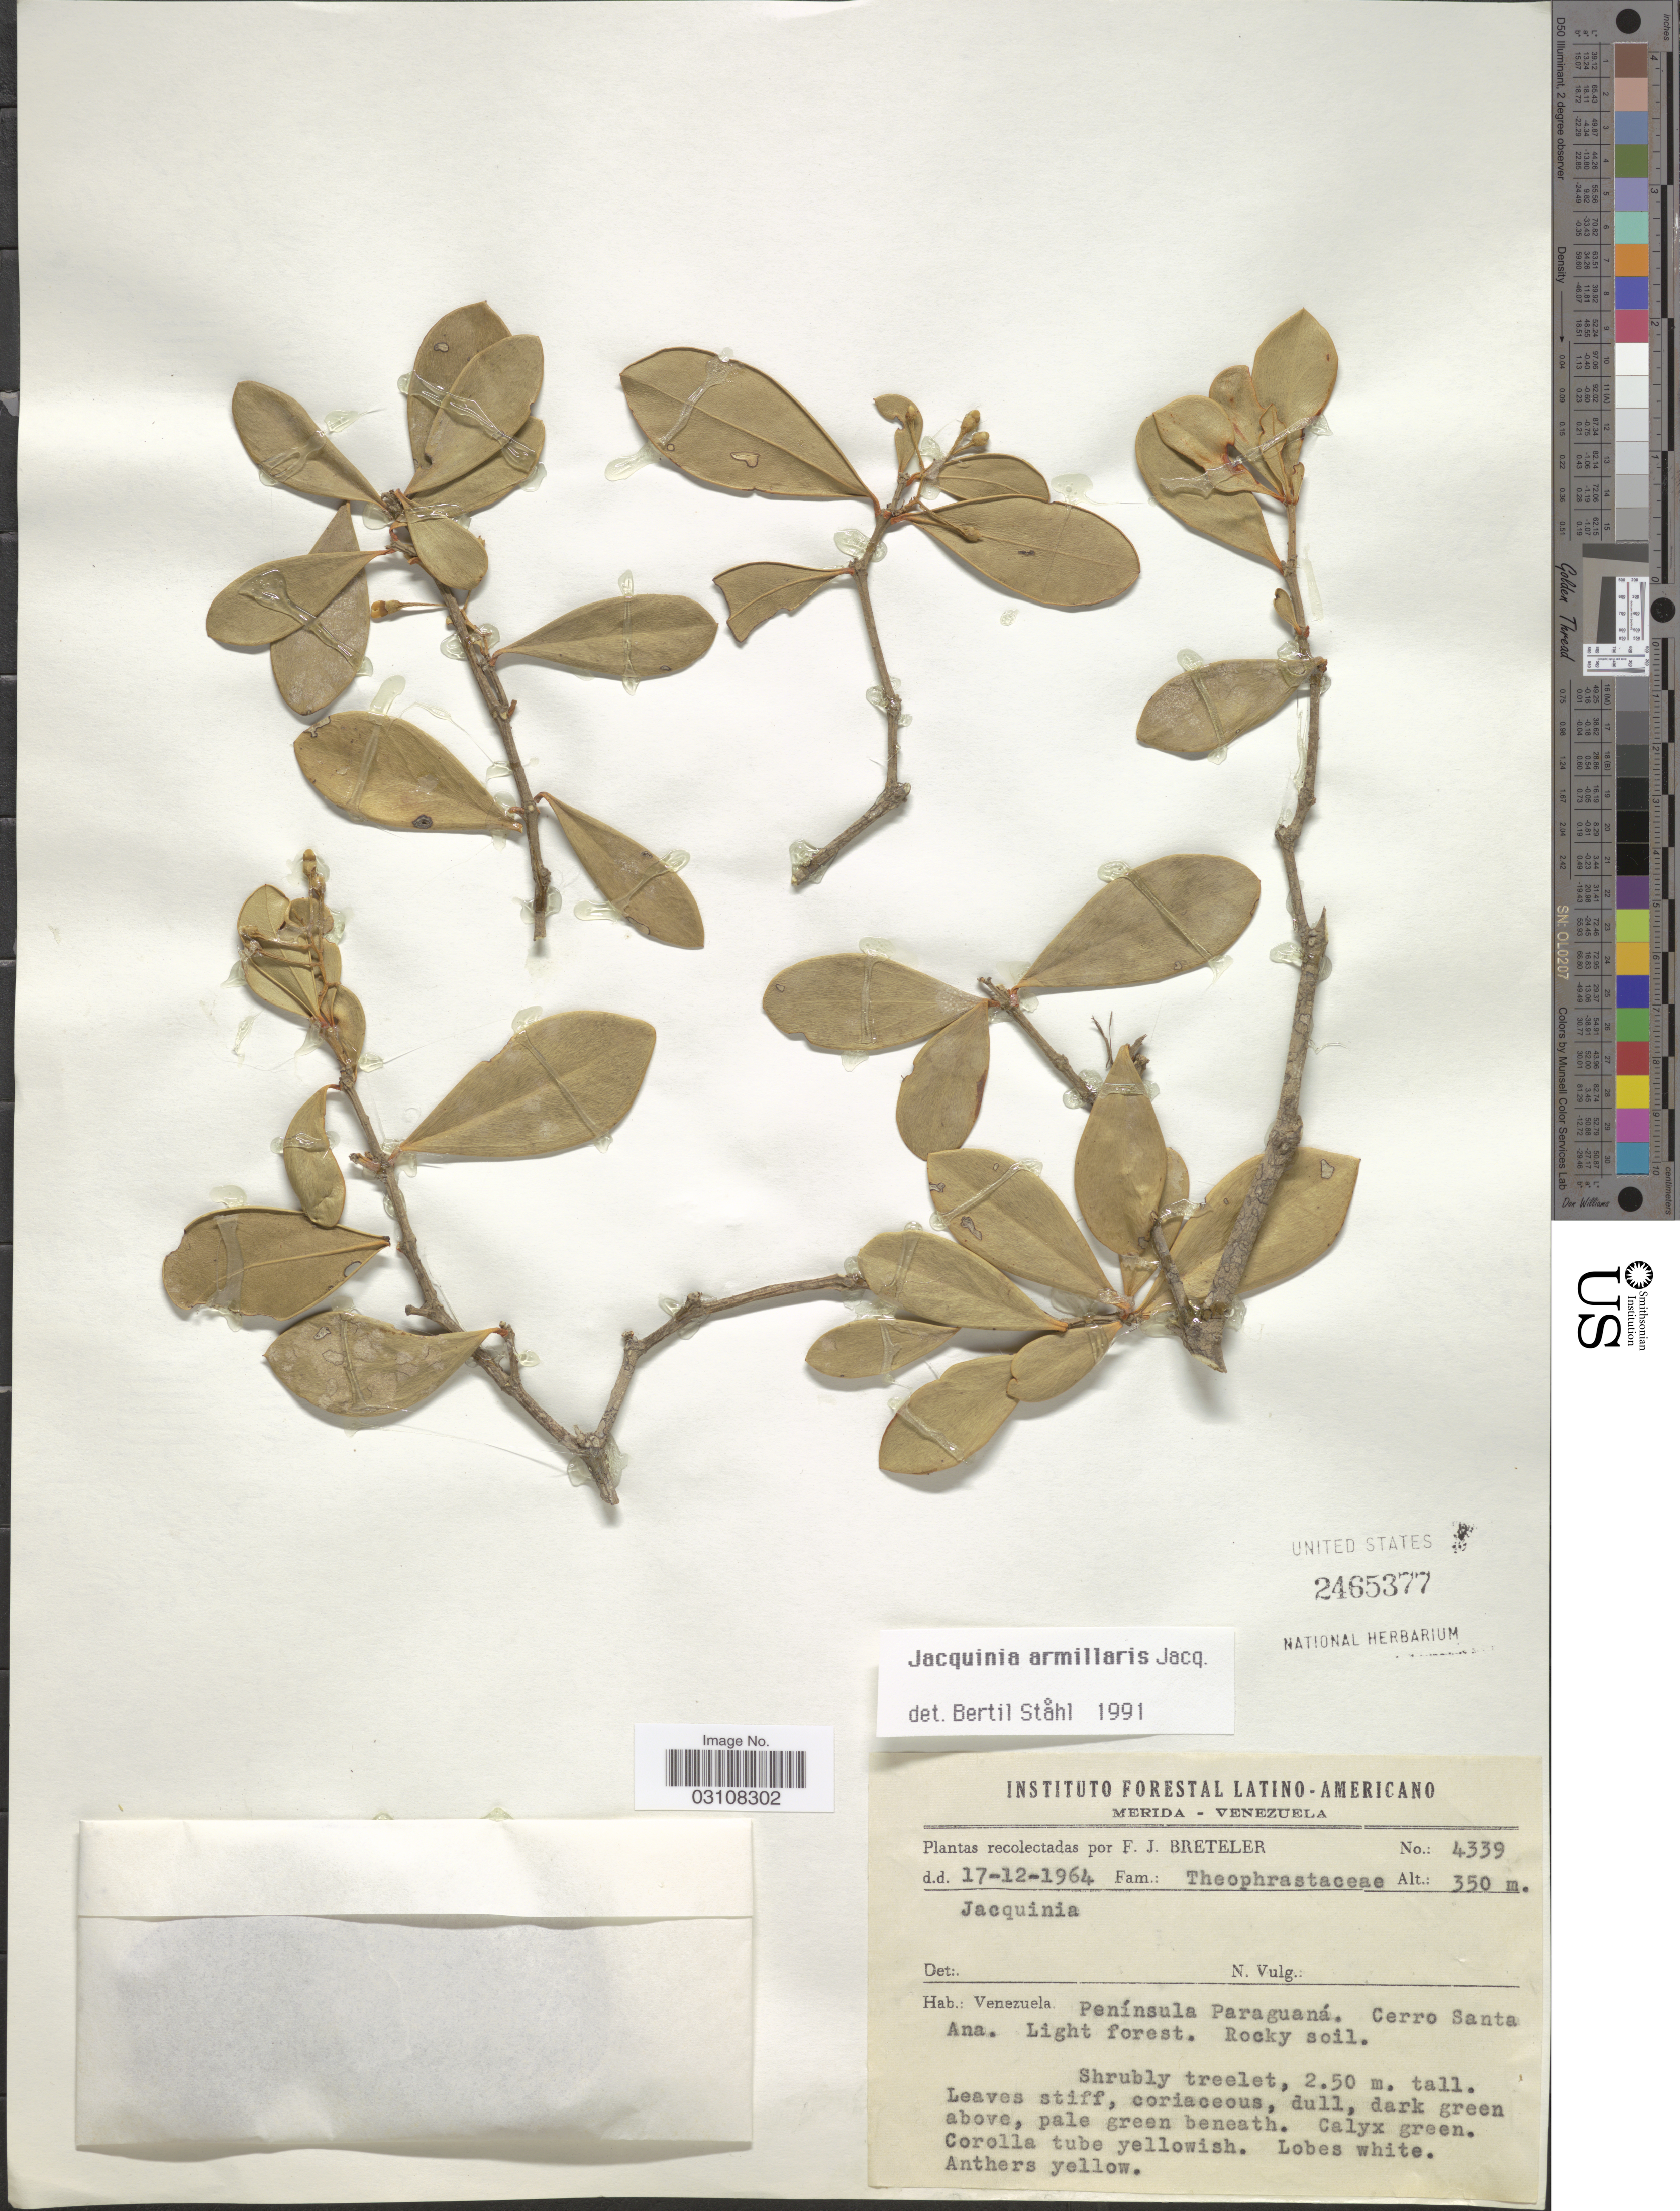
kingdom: Plantae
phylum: Tracheophyta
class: Magnoliopsida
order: Ericales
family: Primulaceae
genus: Jacquinia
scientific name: Jacquinia armillaris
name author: Jacq.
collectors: F. J. Breteler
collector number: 4339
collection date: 1964-12-17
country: Venezuela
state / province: Mérida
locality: Península Paraguaná. Cerro Santa Ana.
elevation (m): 350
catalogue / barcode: US 2465377